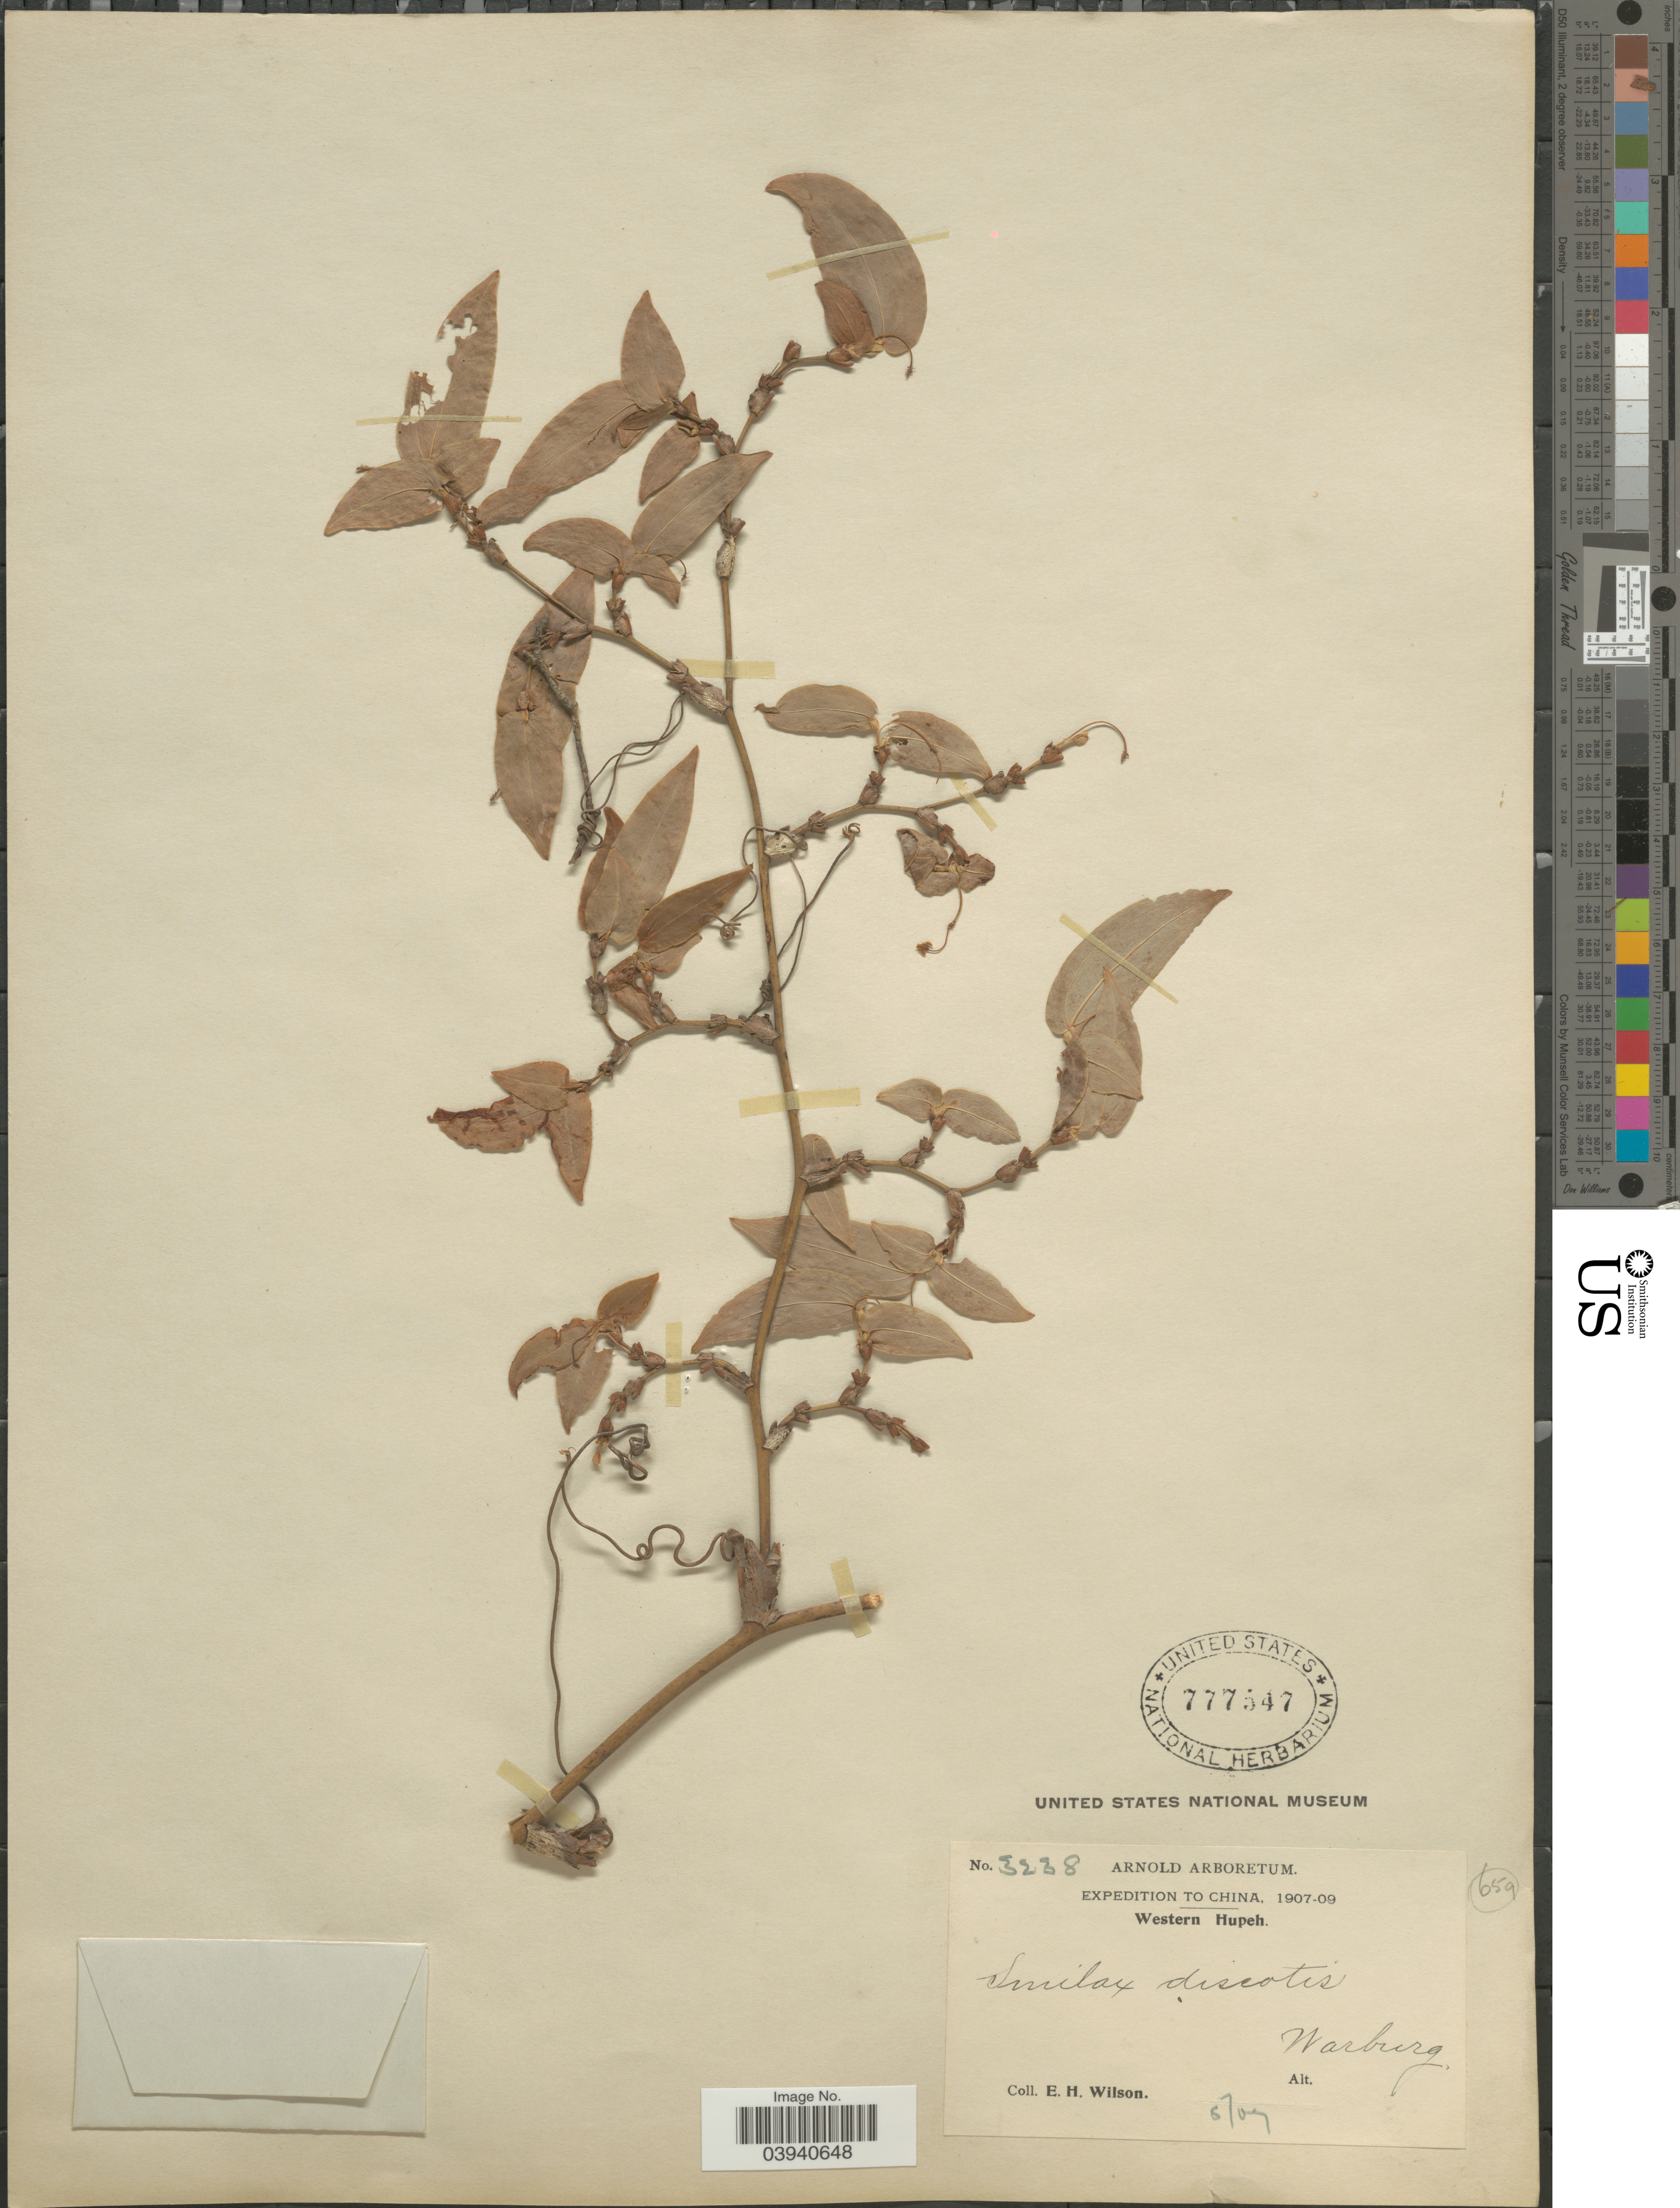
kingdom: Plantae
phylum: Tracheophyta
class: Liliopsida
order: Liliales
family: Smilacaceae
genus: Smilax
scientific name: Smilax discotis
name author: Warb.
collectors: E. Wilson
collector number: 3238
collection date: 1907-05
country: China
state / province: Hubei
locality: Western Hupeh.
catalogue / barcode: US 777547